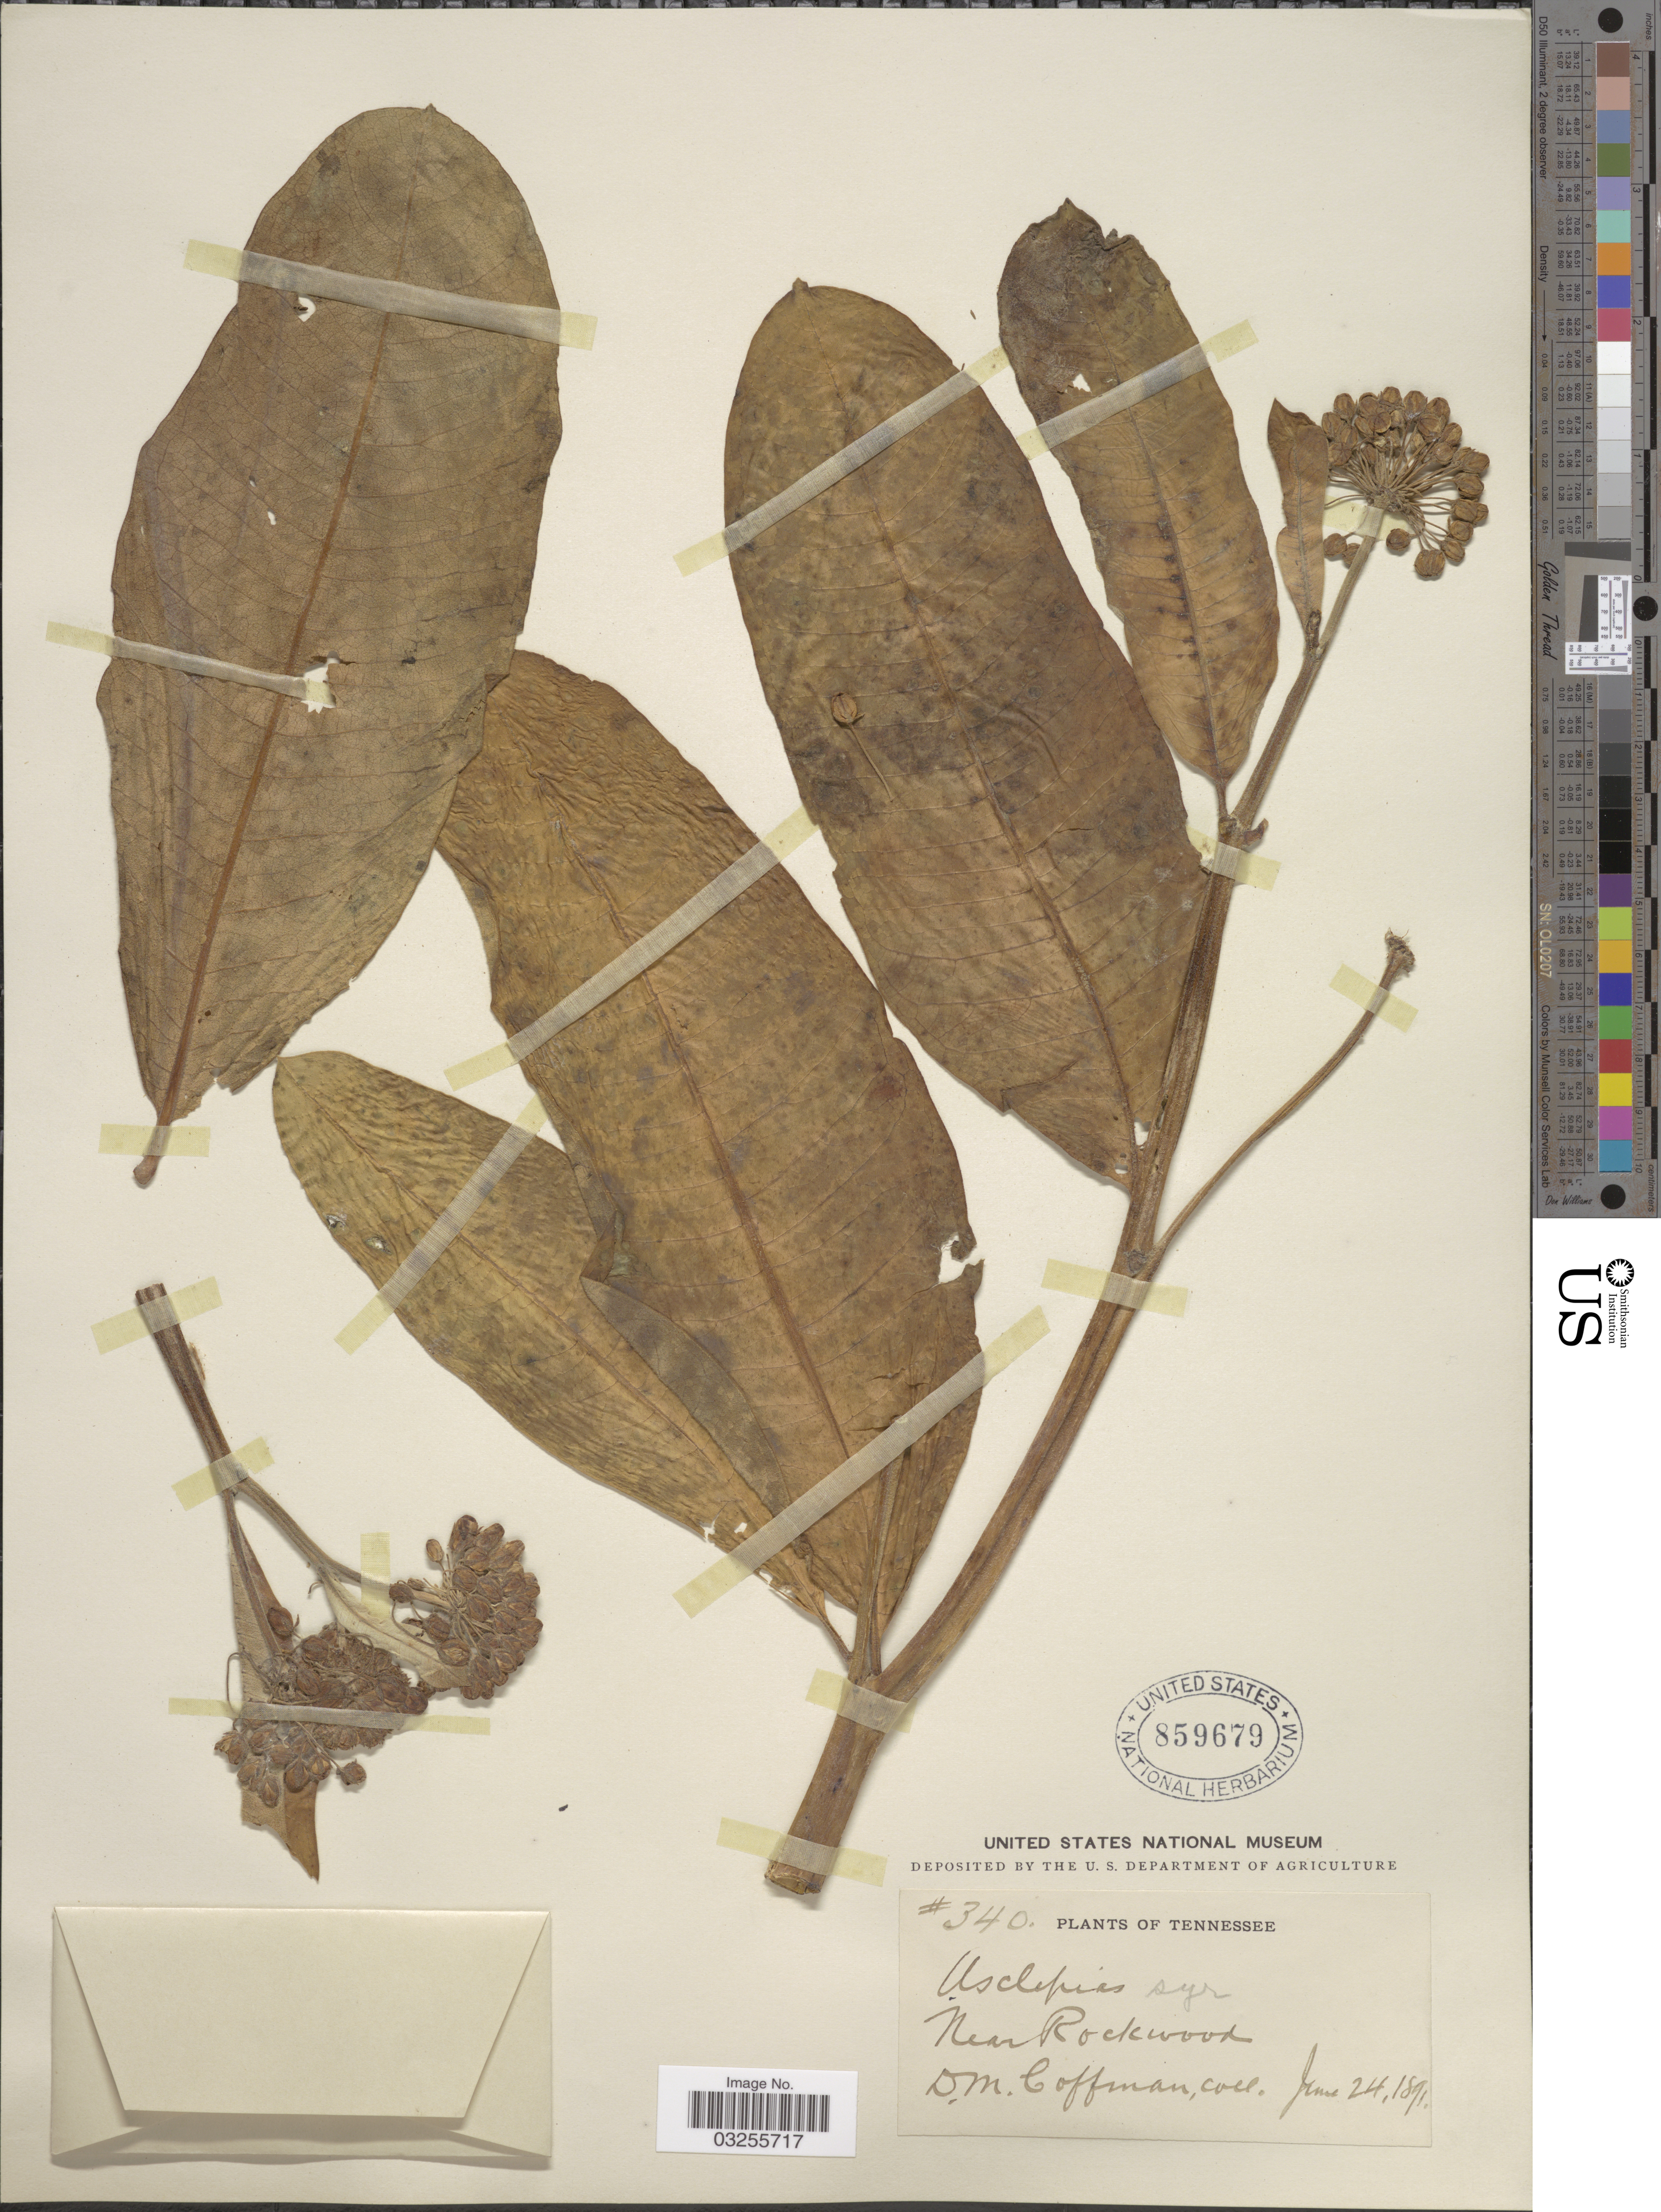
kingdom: Plantae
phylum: Tracheophyta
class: Magnoliopsida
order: Gentianales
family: Apocynaceae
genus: Asclepias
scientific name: Asclepias syriaca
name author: L.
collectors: D. M. Coffman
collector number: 340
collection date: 1891-06-24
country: United States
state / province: Tennessee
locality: Near Rockwood.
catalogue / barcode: US 859679